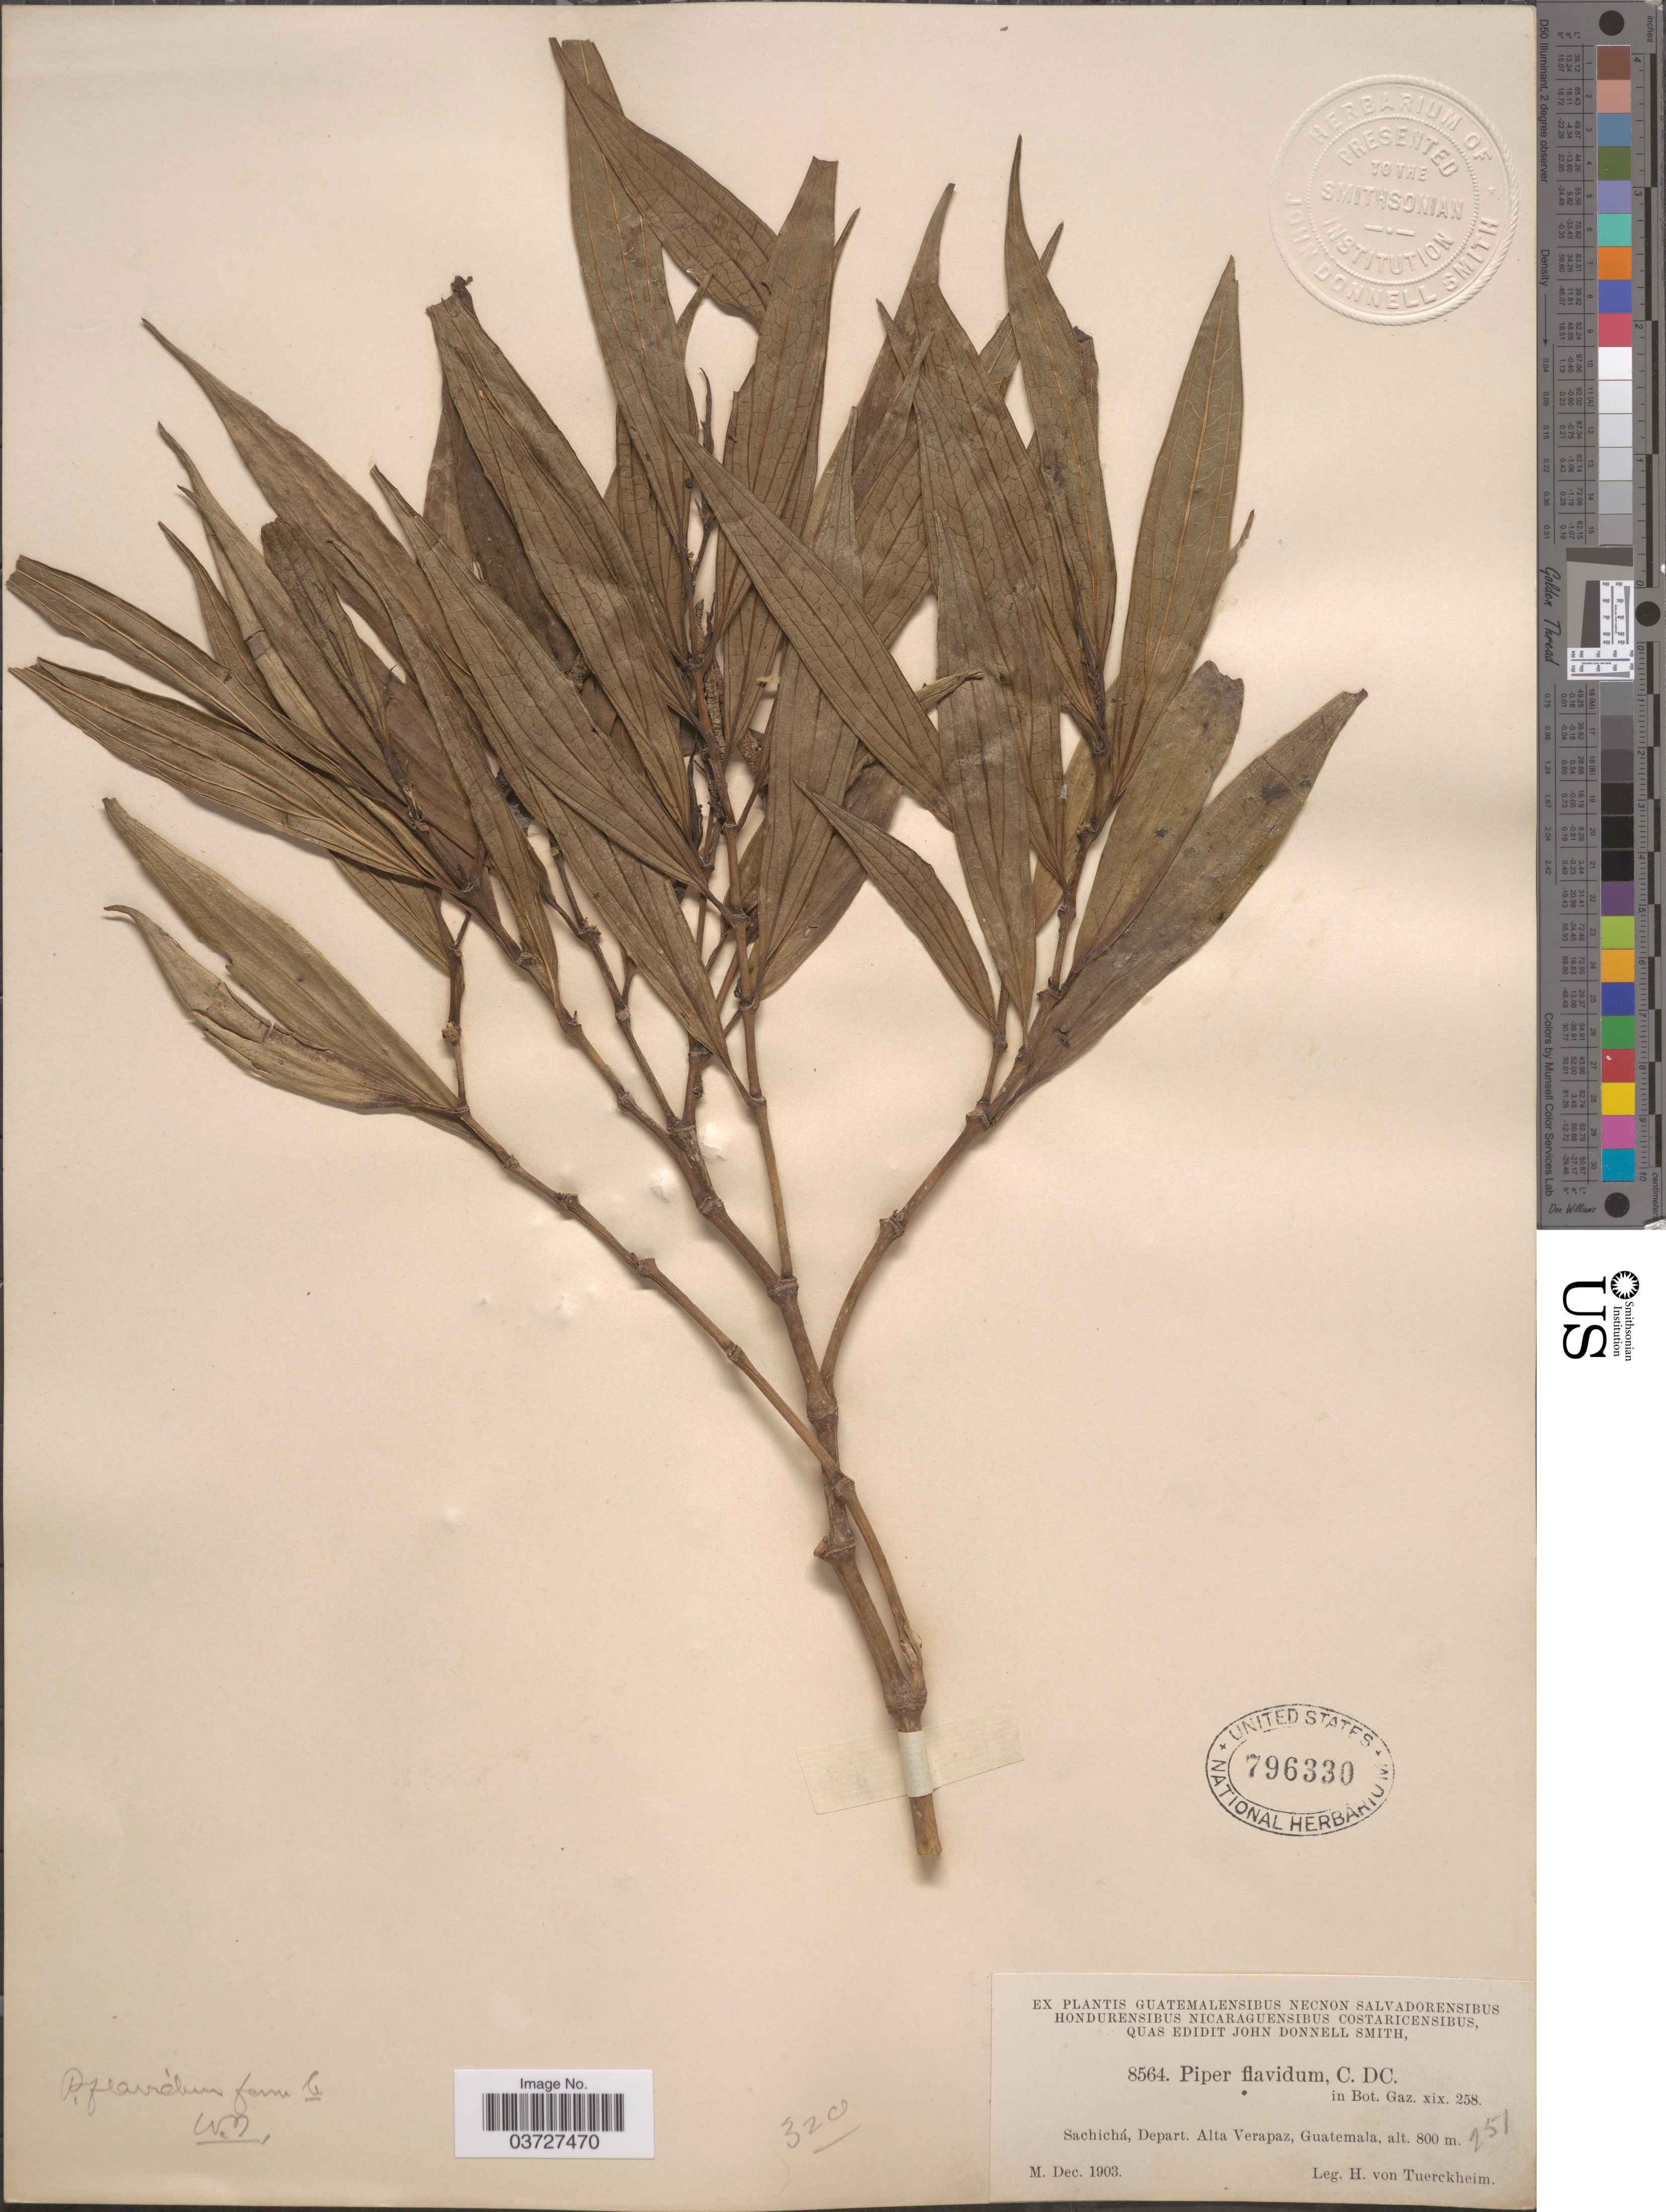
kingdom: Plantae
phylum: Tracheophyta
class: Magnoliopsida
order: Piperales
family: Piperaceae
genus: Piper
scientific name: Piper flavidum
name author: C. DC. in Donn. Sm.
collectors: H. von Türckheim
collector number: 8564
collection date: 1903-12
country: Guatemala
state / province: Alta Verapaz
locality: Sachichá, Depart. Alta Verapaz.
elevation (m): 800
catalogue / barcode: US 796330